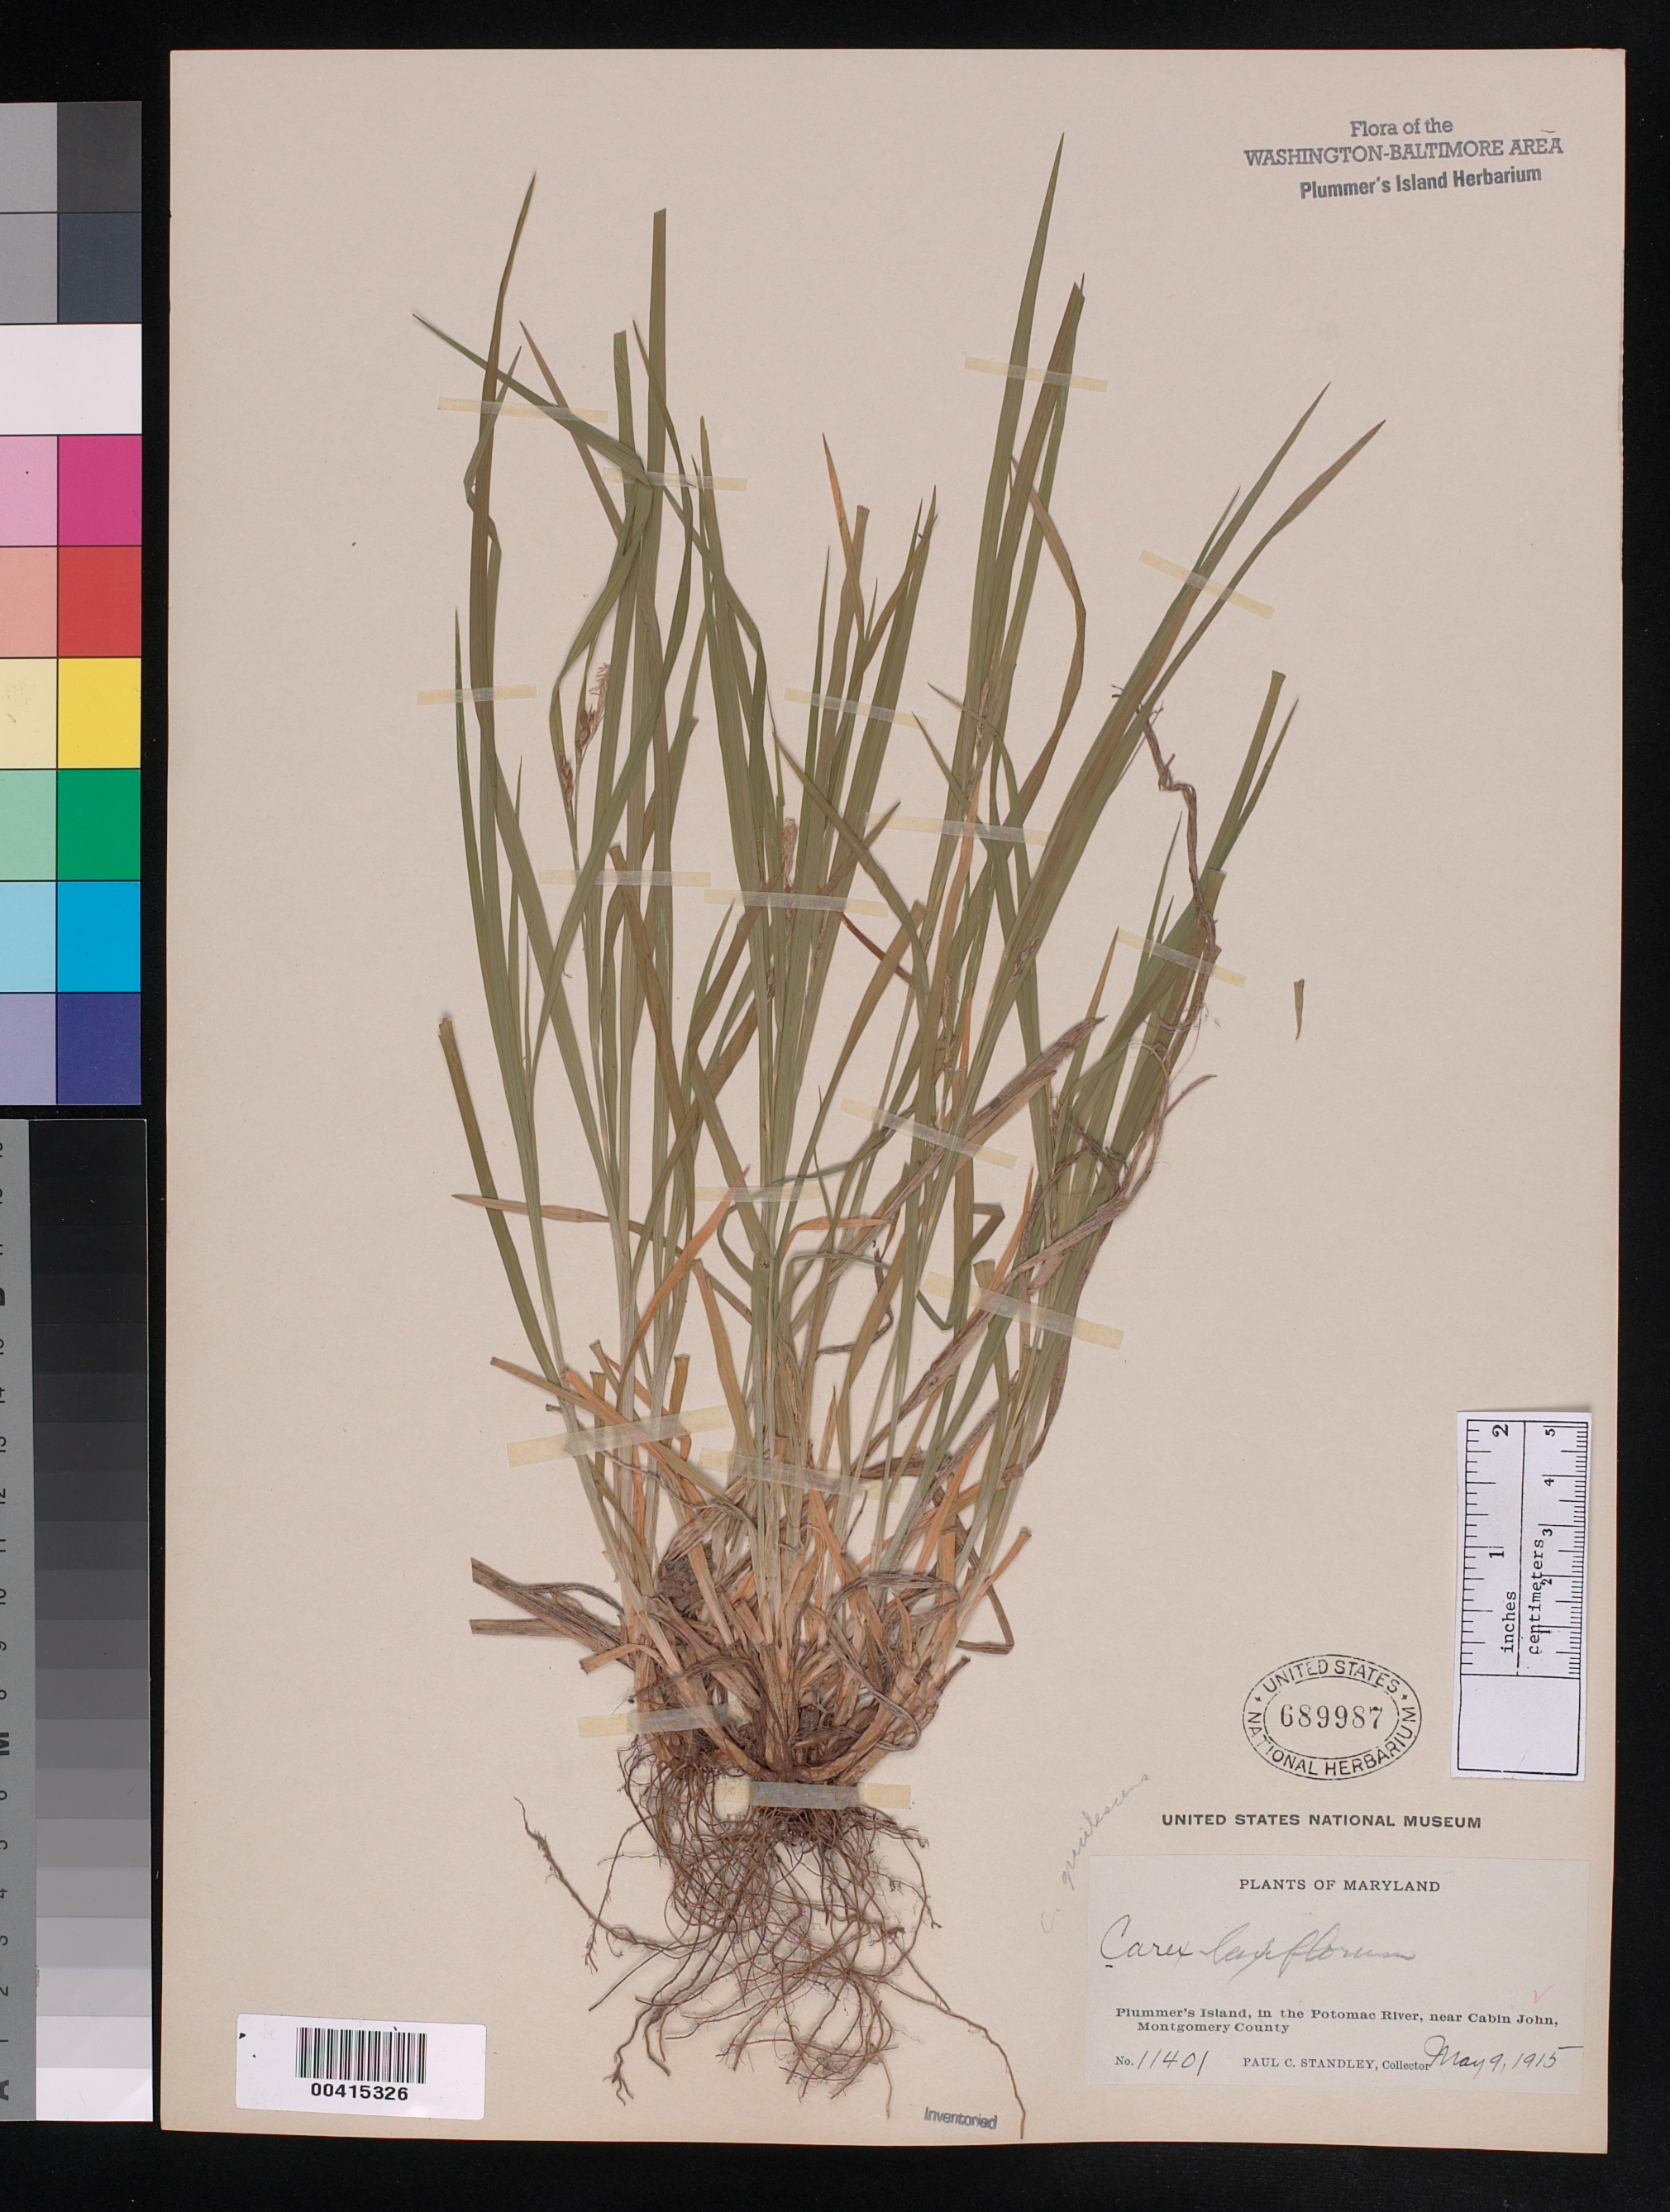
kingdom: Plantae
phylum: Tracheophyta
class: Liliopsida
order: Poales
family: Cyperaceae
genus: Carex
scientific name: Carex laxiflora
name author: Lam.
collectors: P. C. Standley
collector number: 11401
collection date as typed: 09 May 1915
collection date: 1915-05-09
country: United States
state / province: Maryland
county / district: Montgomery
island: Plummers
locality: Plummer's Island Plummers Island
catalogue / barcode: US 689987